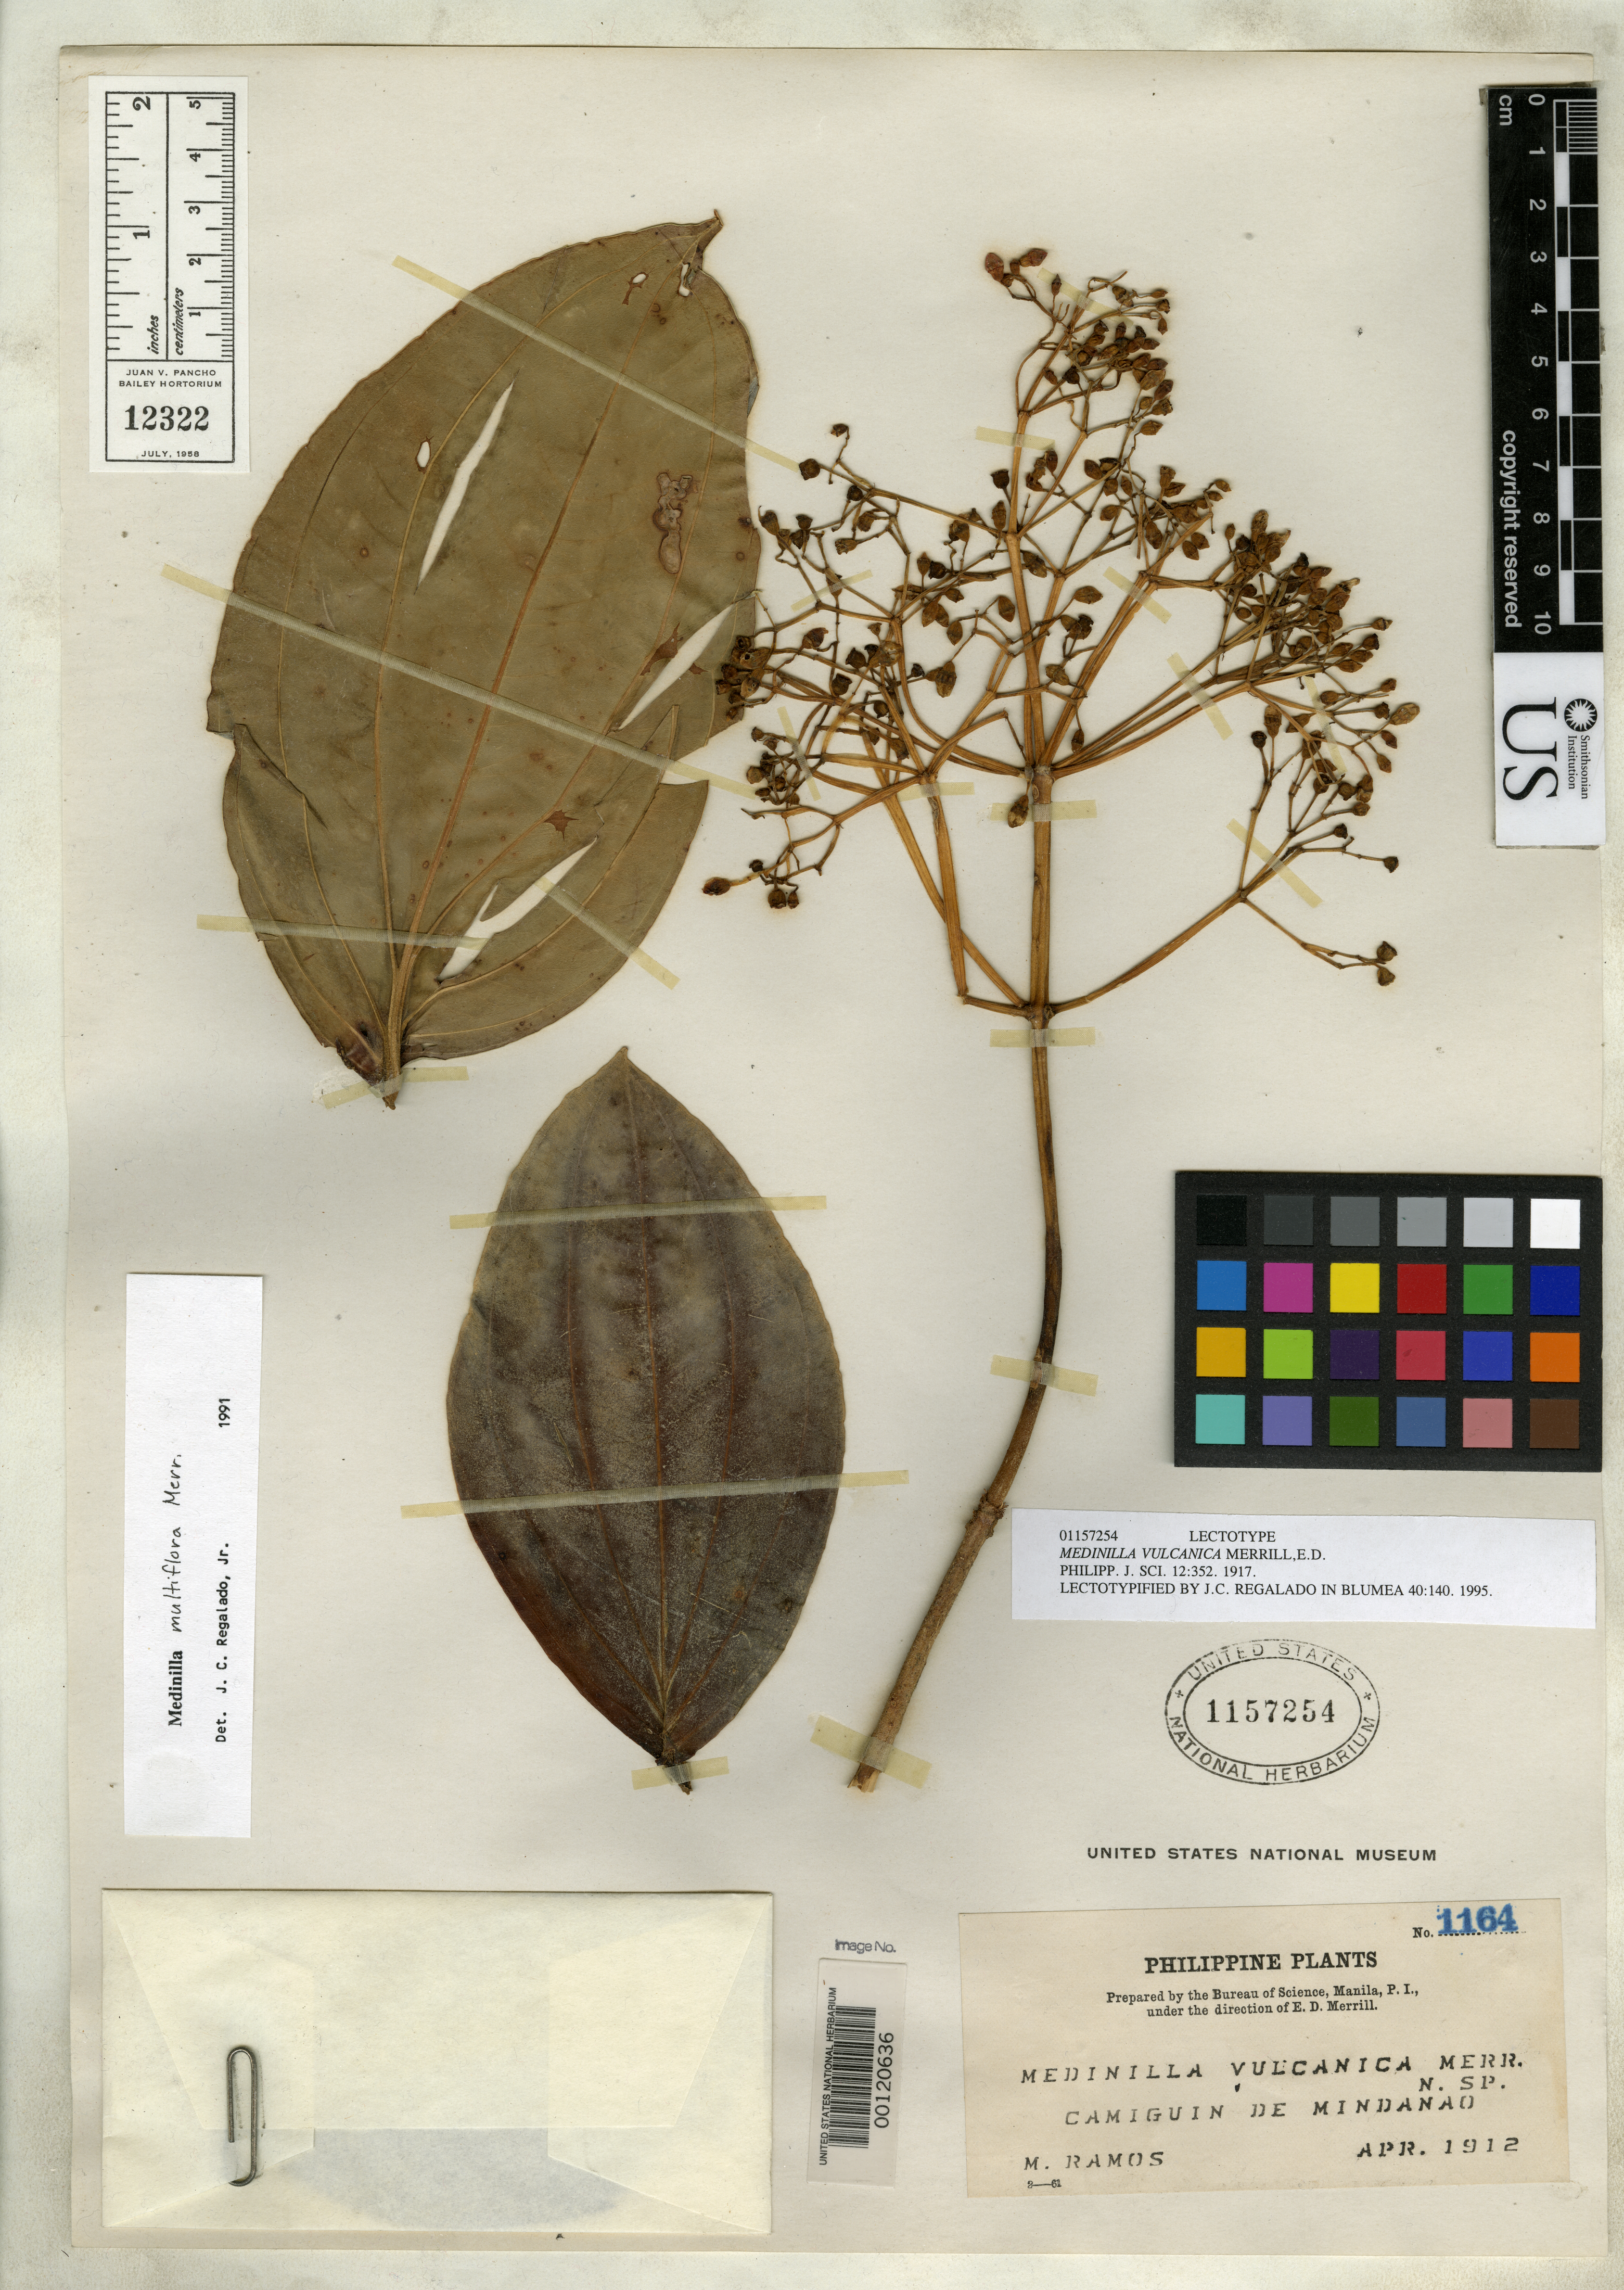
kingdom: Plantae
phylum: Tracheophyta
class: Magnoliopsida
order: Myrtales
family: Melastomataceae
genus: Medinilla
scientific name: Medinilla vulcanica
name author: Merr.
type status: Lectotype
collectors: M. Ramos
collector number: Phil. Pl. 1164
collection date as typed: Apr 1912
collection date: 1912-04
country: Philippines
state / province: Northern Mindanao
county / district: Camiguin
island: Camiguin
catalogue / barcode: US 1157254